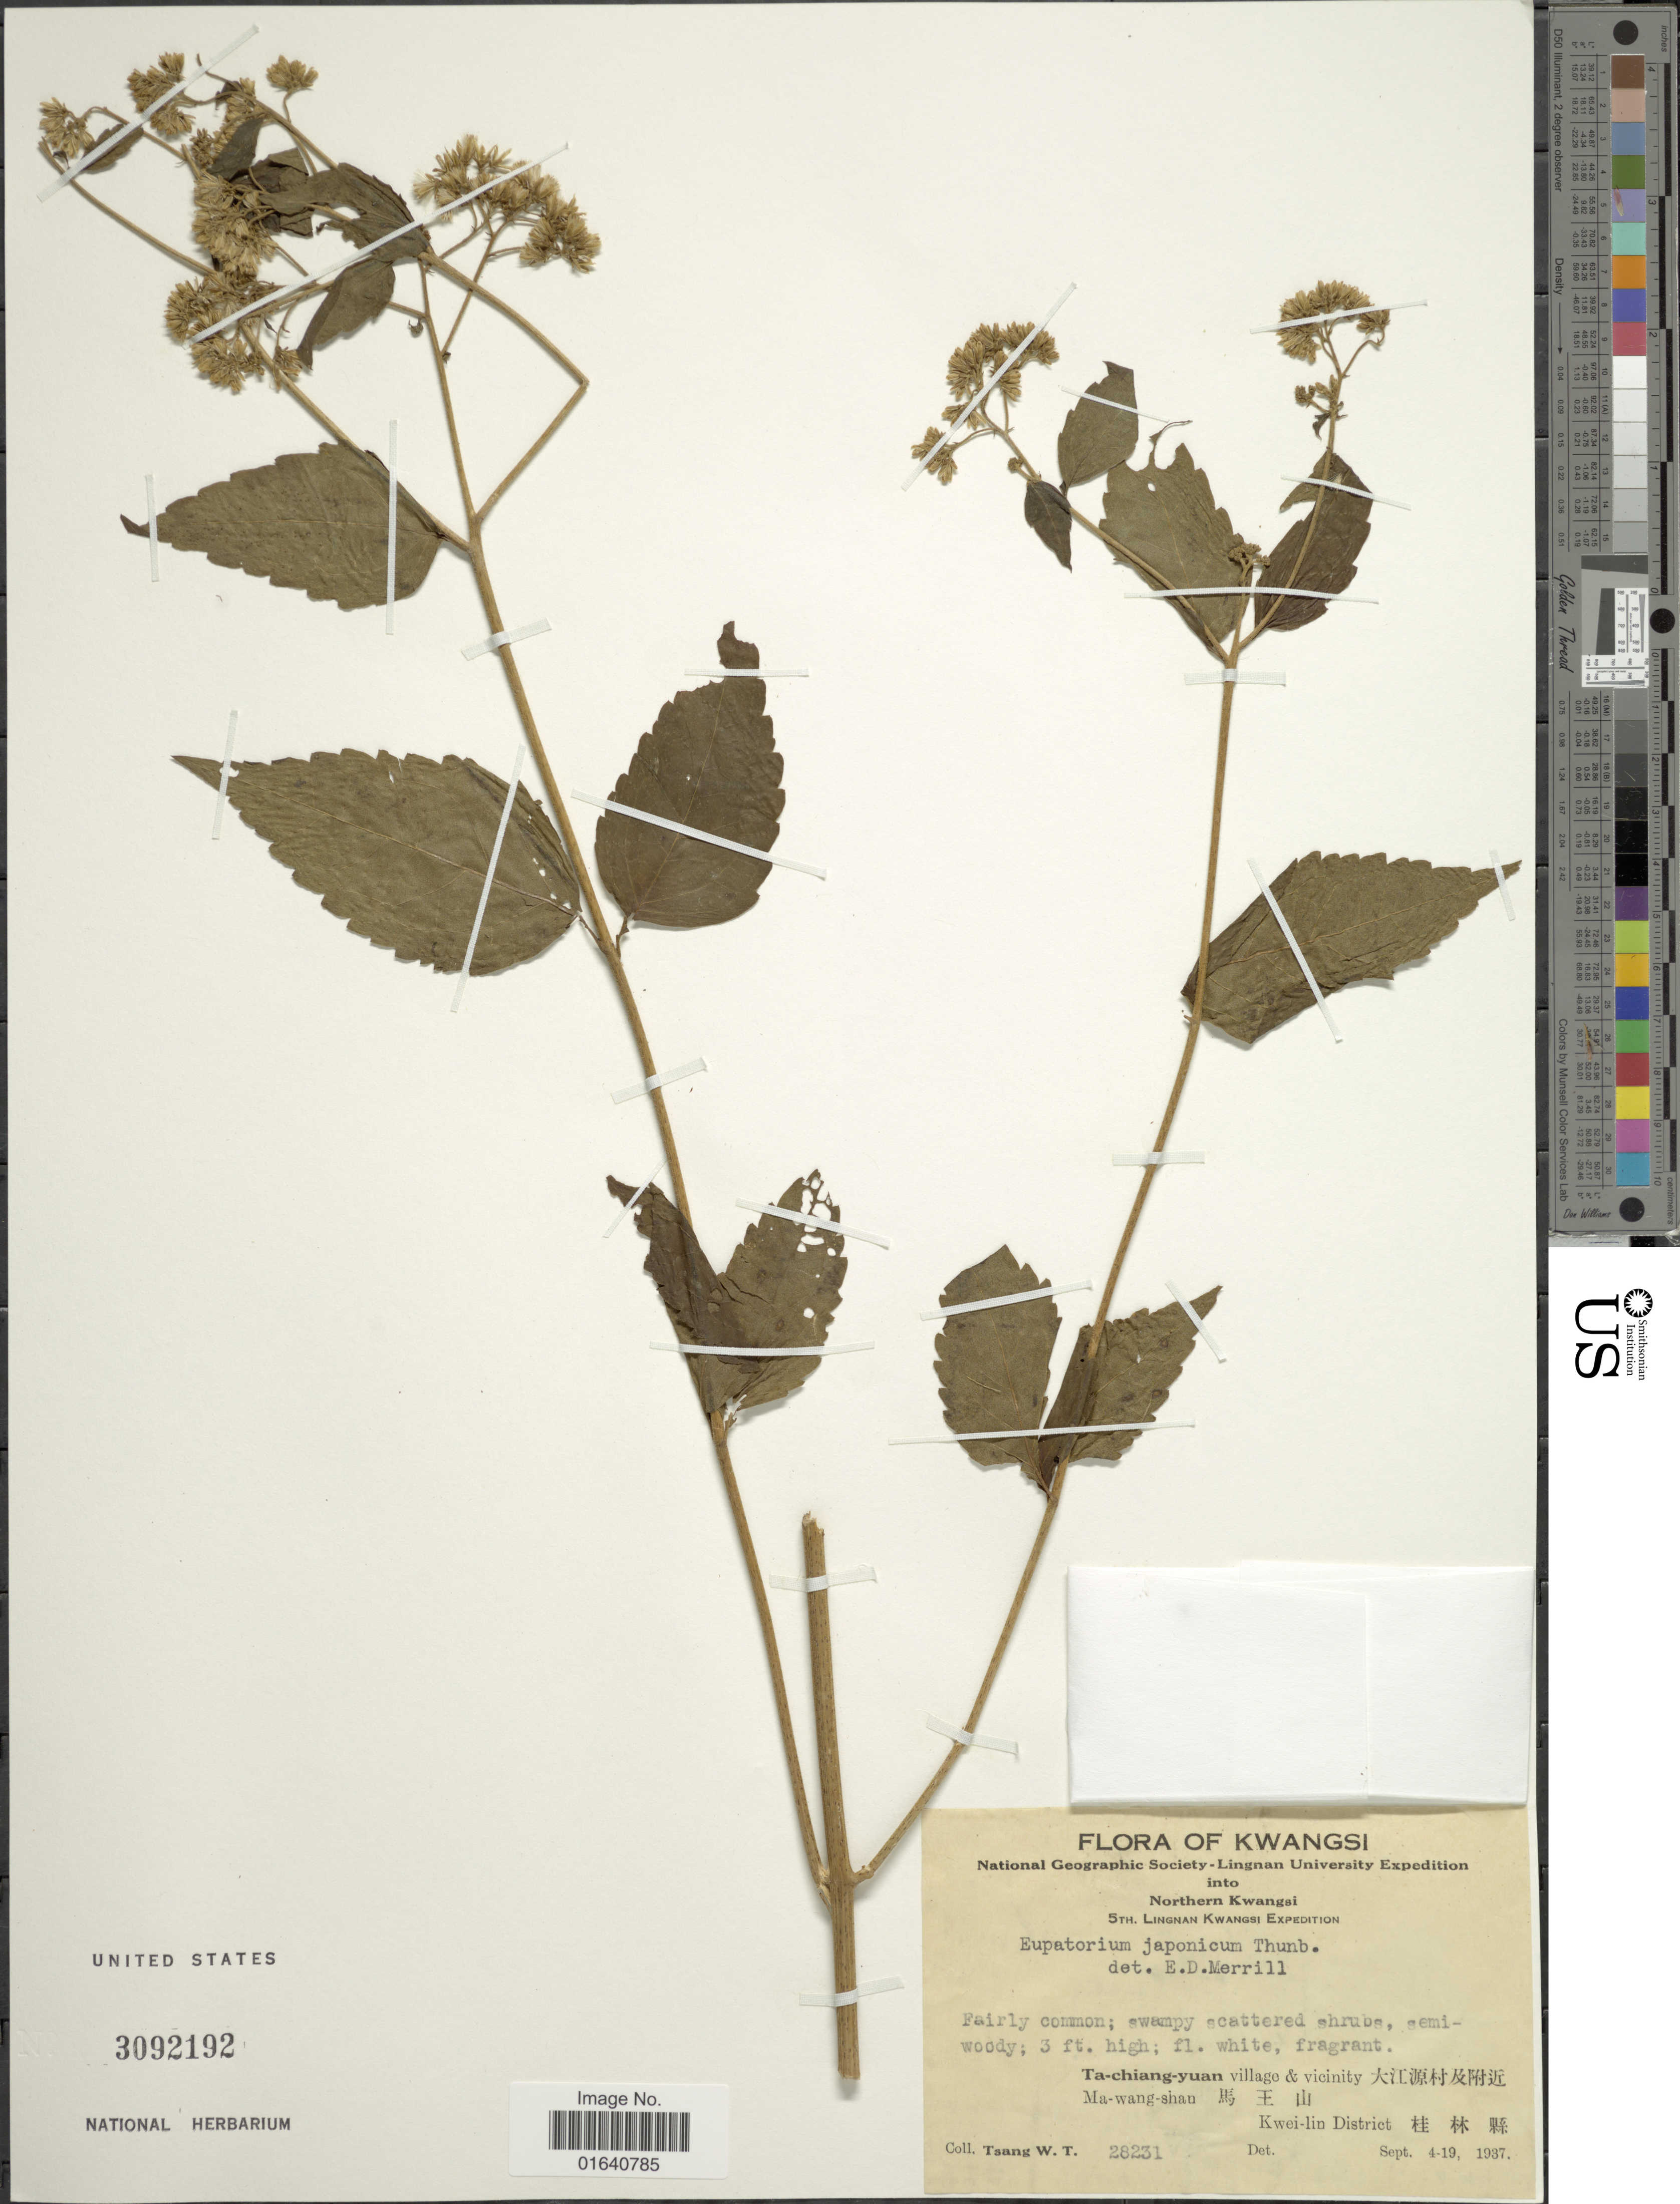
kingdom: Plantae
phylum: Tracheophyta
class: Magnoliopsida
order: Asterales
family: Asteraceae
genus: Eupatorium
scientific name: Eupatorium japonicum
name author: Thunb.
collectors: W. T. Tsang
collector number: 28231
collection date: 1937-09-04/1937-09-19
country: China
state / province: Guangxi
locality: Kwasi,Ta-chiang-yuan village & vicinity Ma-wang-shan, Kwei-lin District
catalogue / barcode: US 3092192